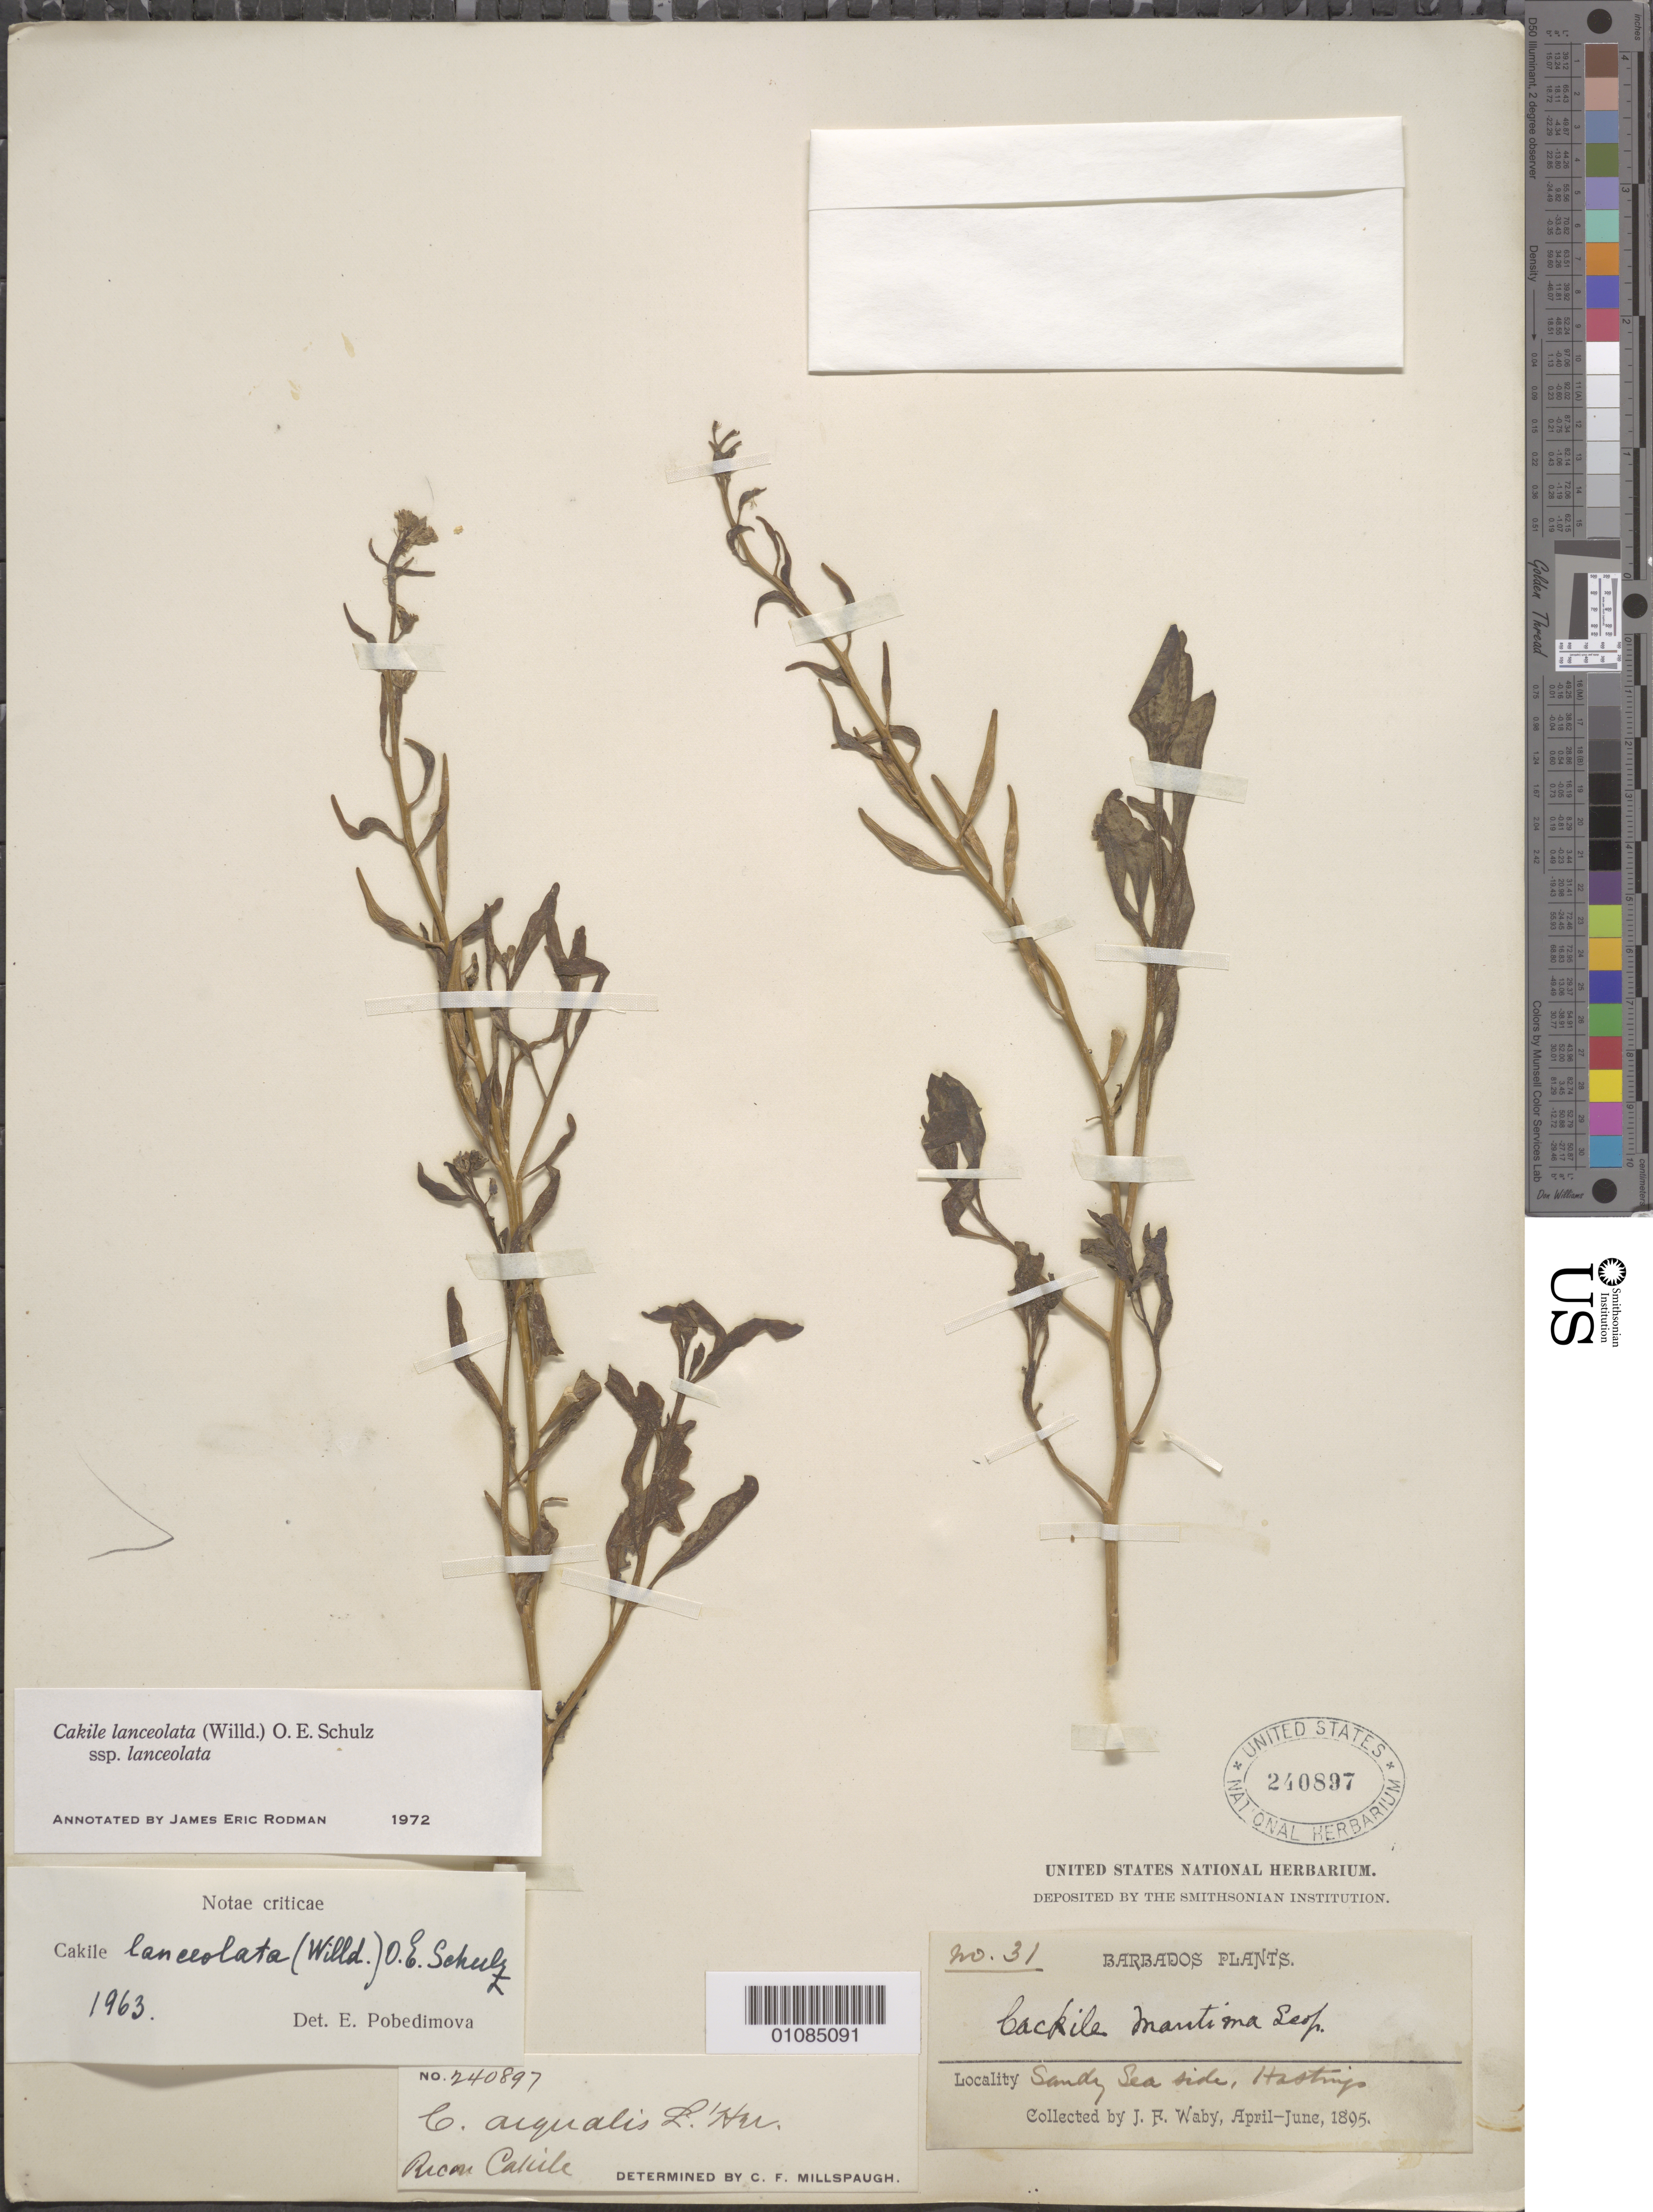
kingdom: Plantae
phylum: Tracheophyta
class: Magnoliopsida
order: Brassicales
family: Brassicaceae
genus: Cakile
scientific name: Cakile lanceolata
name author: (Willd.) O.E. Schulz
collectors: J. Waby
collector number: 31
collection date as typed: Apr 1895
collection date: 1895-04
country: Bahamas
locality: Hastings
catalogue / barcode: US 240897